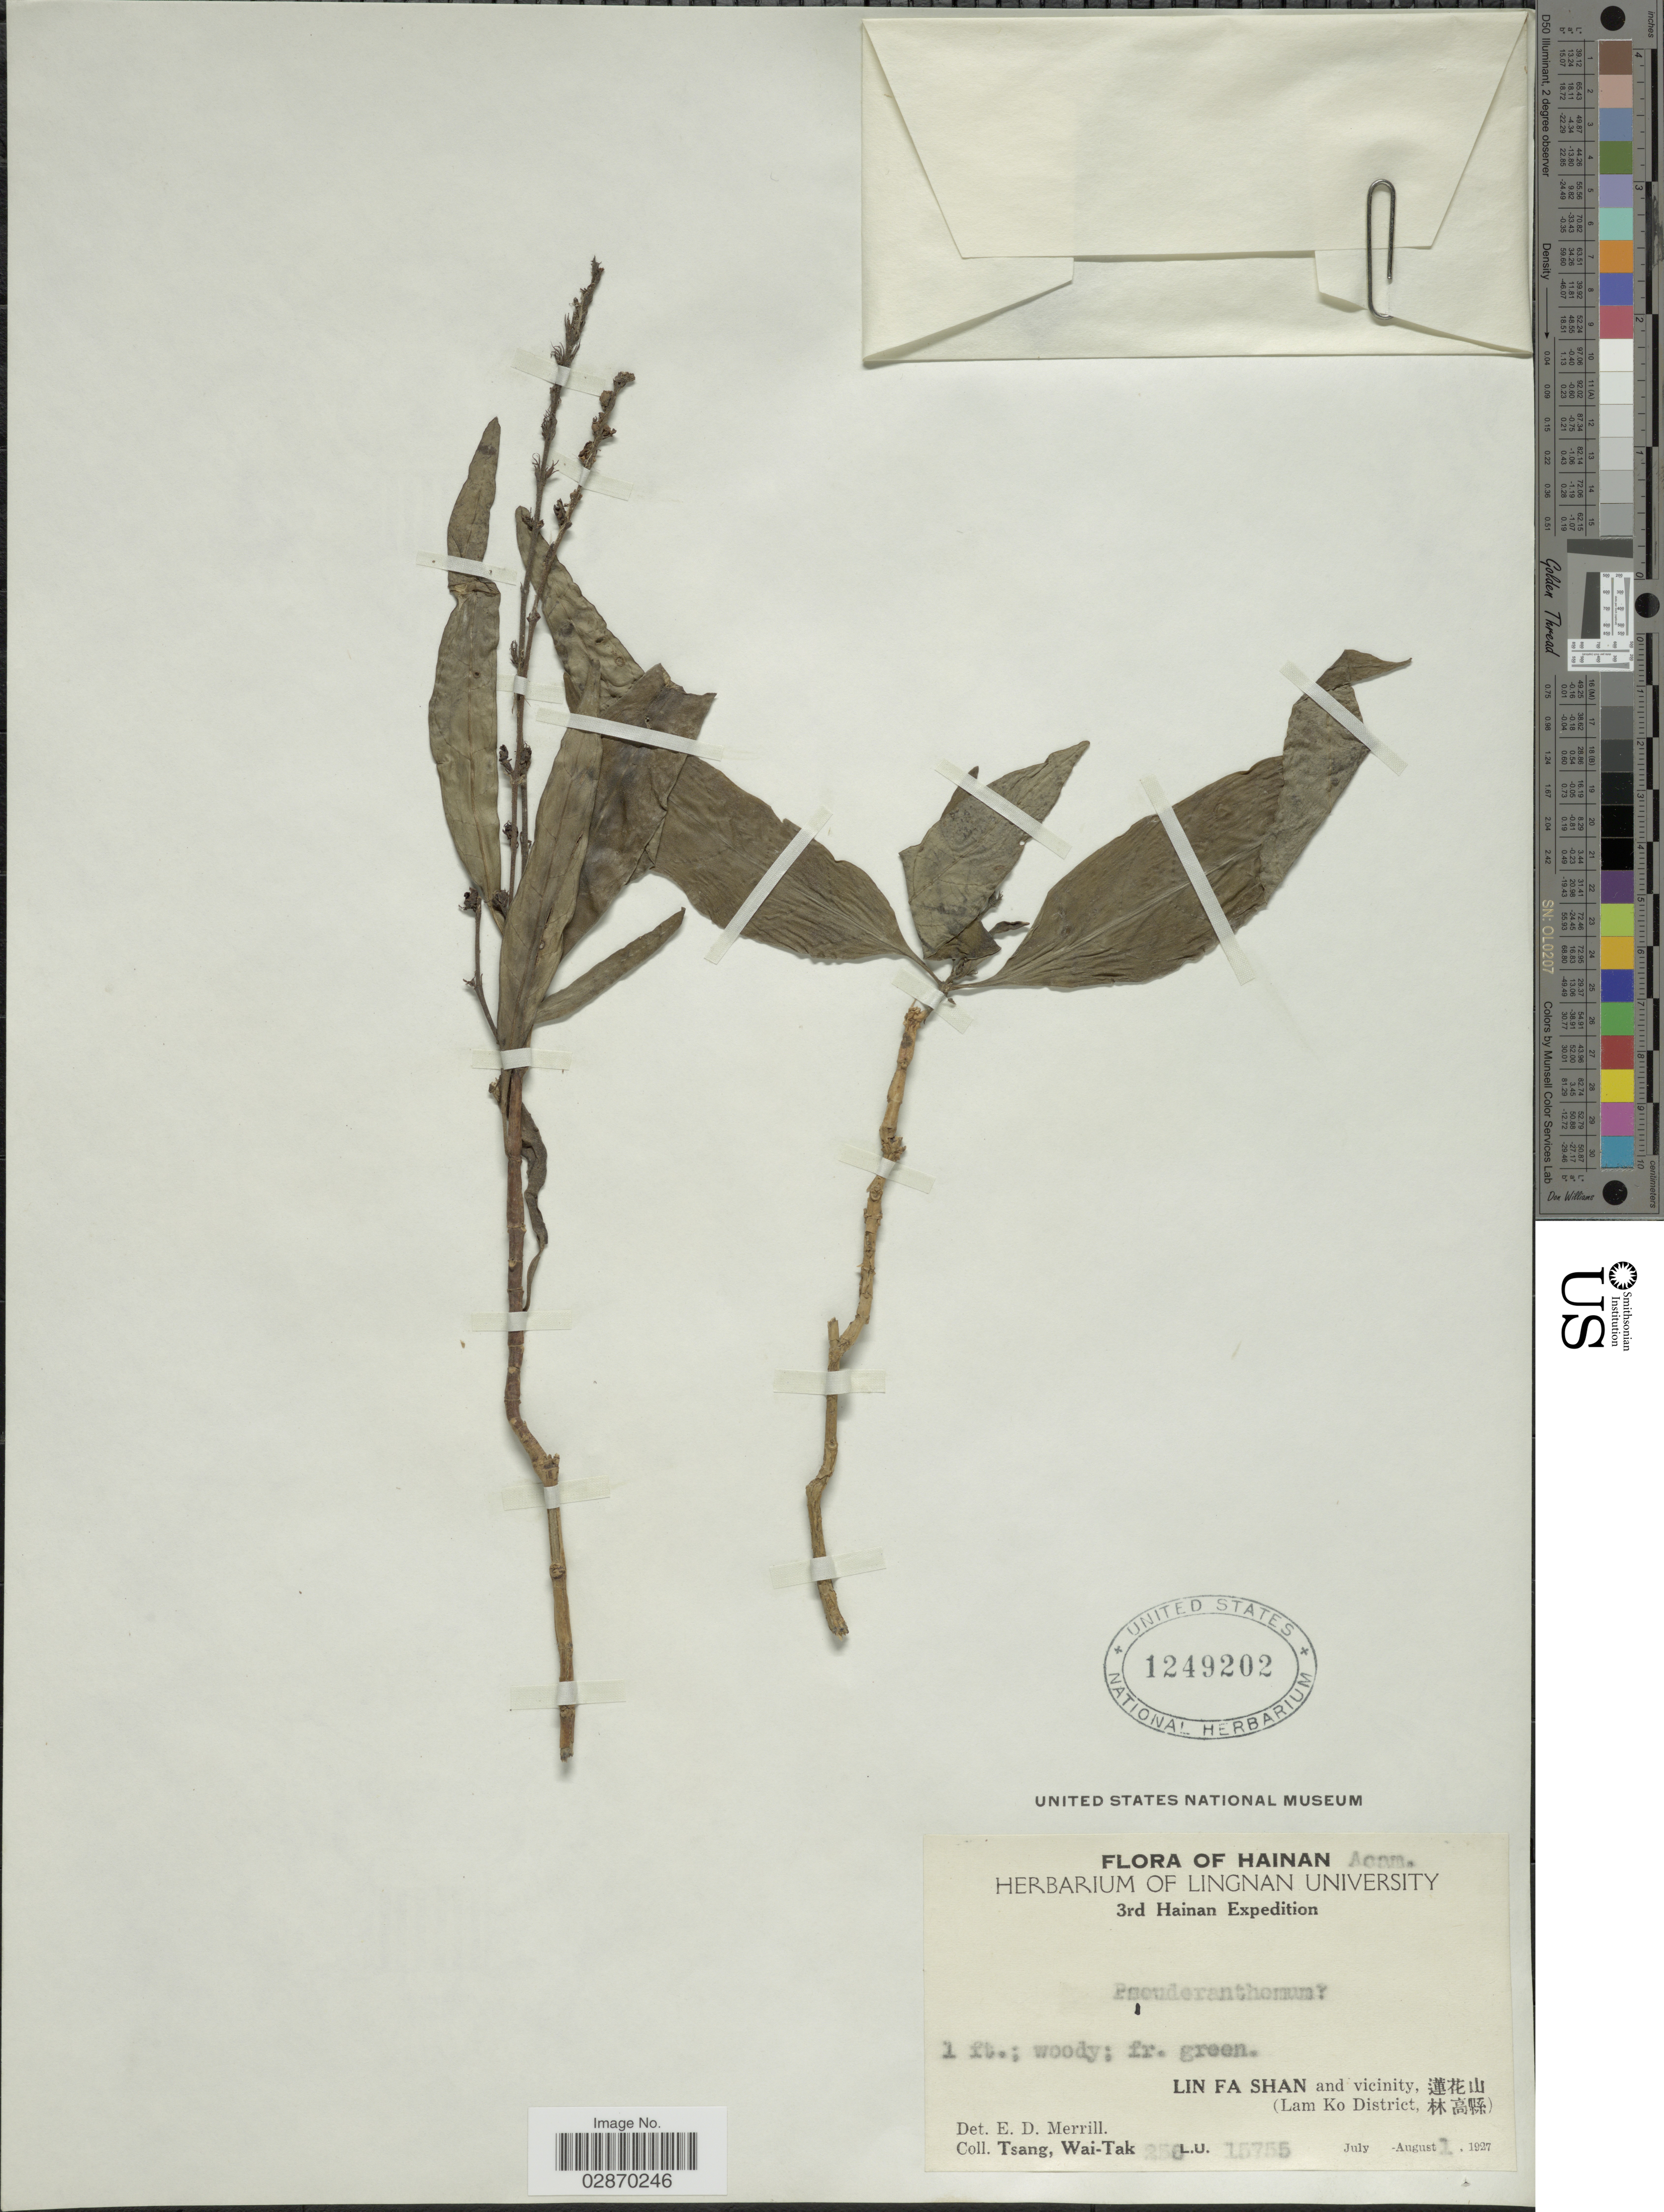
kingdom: Plantae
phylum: Tracheophyta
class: Magnoliopsida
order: Lamiales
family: Acanthaceae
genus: Pseuderanthemum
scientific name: Pseuderanthemum sp.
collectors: W. T. Tsang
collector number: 250 L.U. 15755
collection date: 1927-08-01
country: China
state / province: Hainan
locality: Lin Fa Shan and vicinity (Lam Ko District).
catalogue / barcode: US 1249202